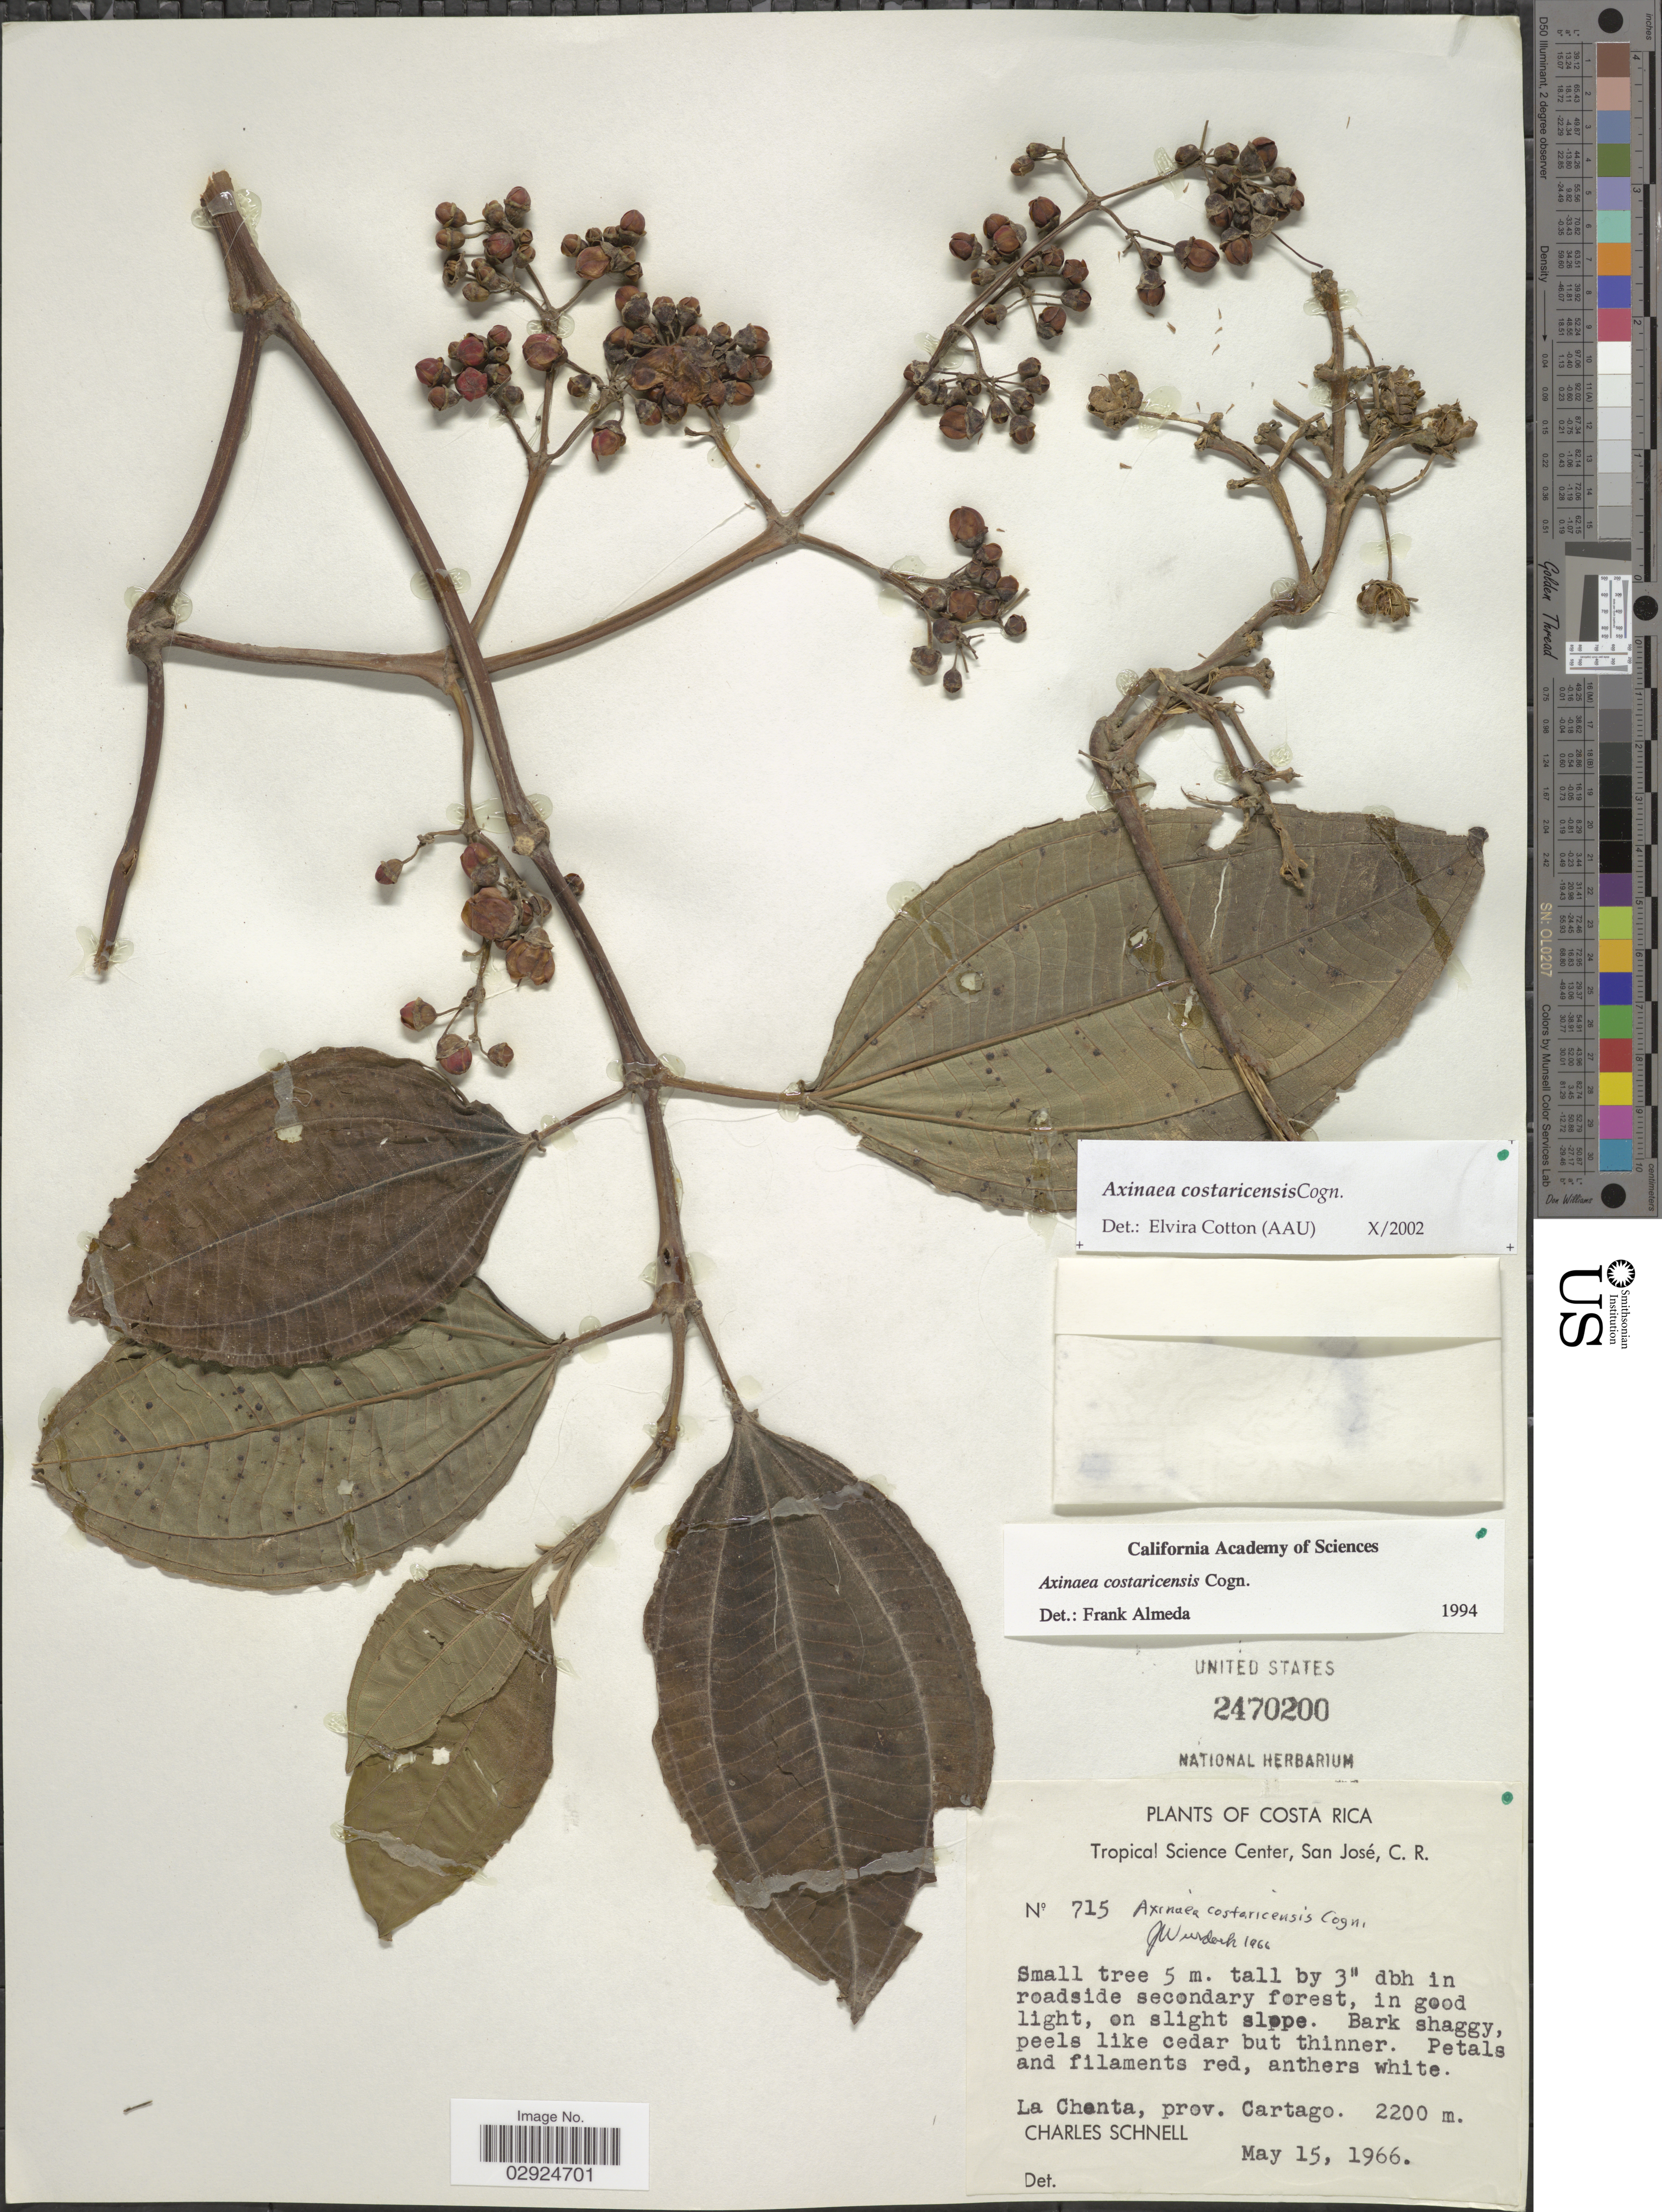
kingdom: Plantae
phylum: Tracheophyta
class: Magnoliopsida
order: Myrtales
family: Melastomataceae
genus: Axinaea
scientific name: Axinaea costaricensis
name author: Cogn. in A. DC.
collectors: C. Schnell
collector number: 715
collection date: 1966-05-15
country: Costa Rica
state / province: Cartago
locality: La Chenta, prov. Cartago.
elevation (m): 2200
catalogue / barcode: US 2470200